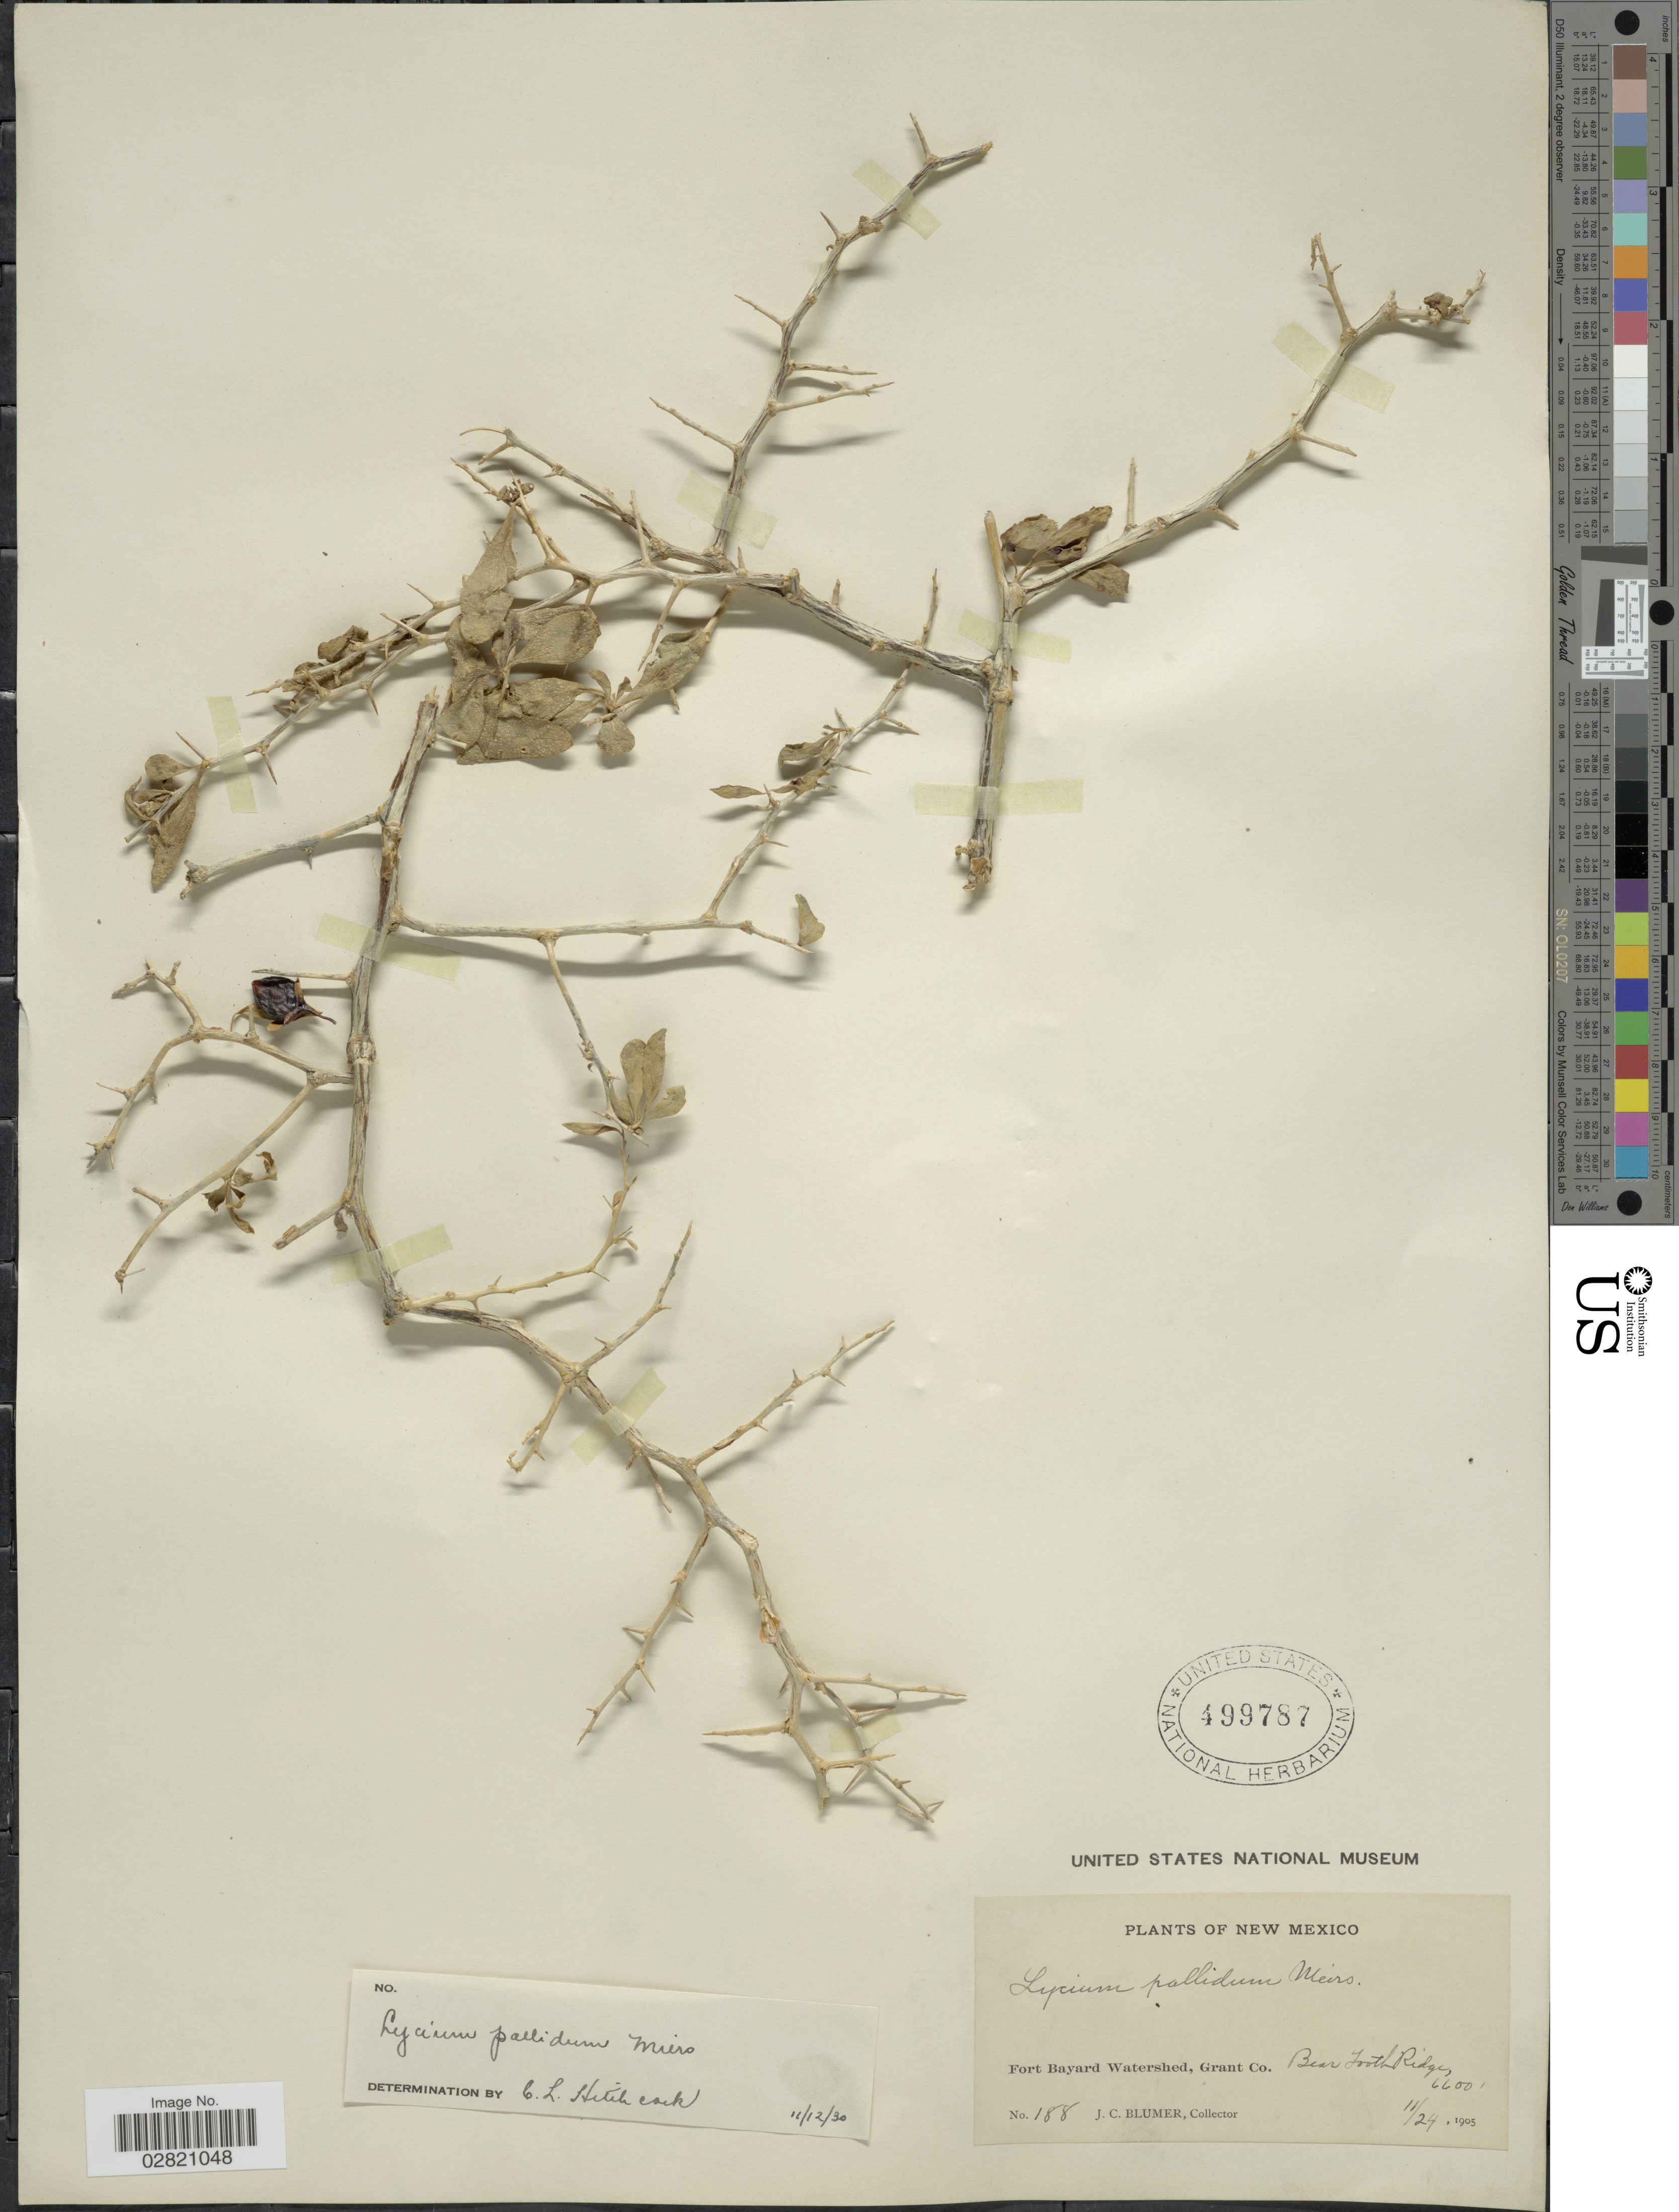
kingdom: Plantae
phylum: Tracheophyta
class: Magnoliopsida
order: Solanales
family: Solanaceae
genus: Lycium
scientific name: Lycium pallidum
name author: Miers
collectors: J. C. Blumer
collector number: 188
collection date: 1905-11-24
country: United States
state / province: New Mexico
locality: Fort Bayard Watershed, Grant Co. Bear Footh Ridges.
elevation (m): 2012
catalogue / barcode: US 499787